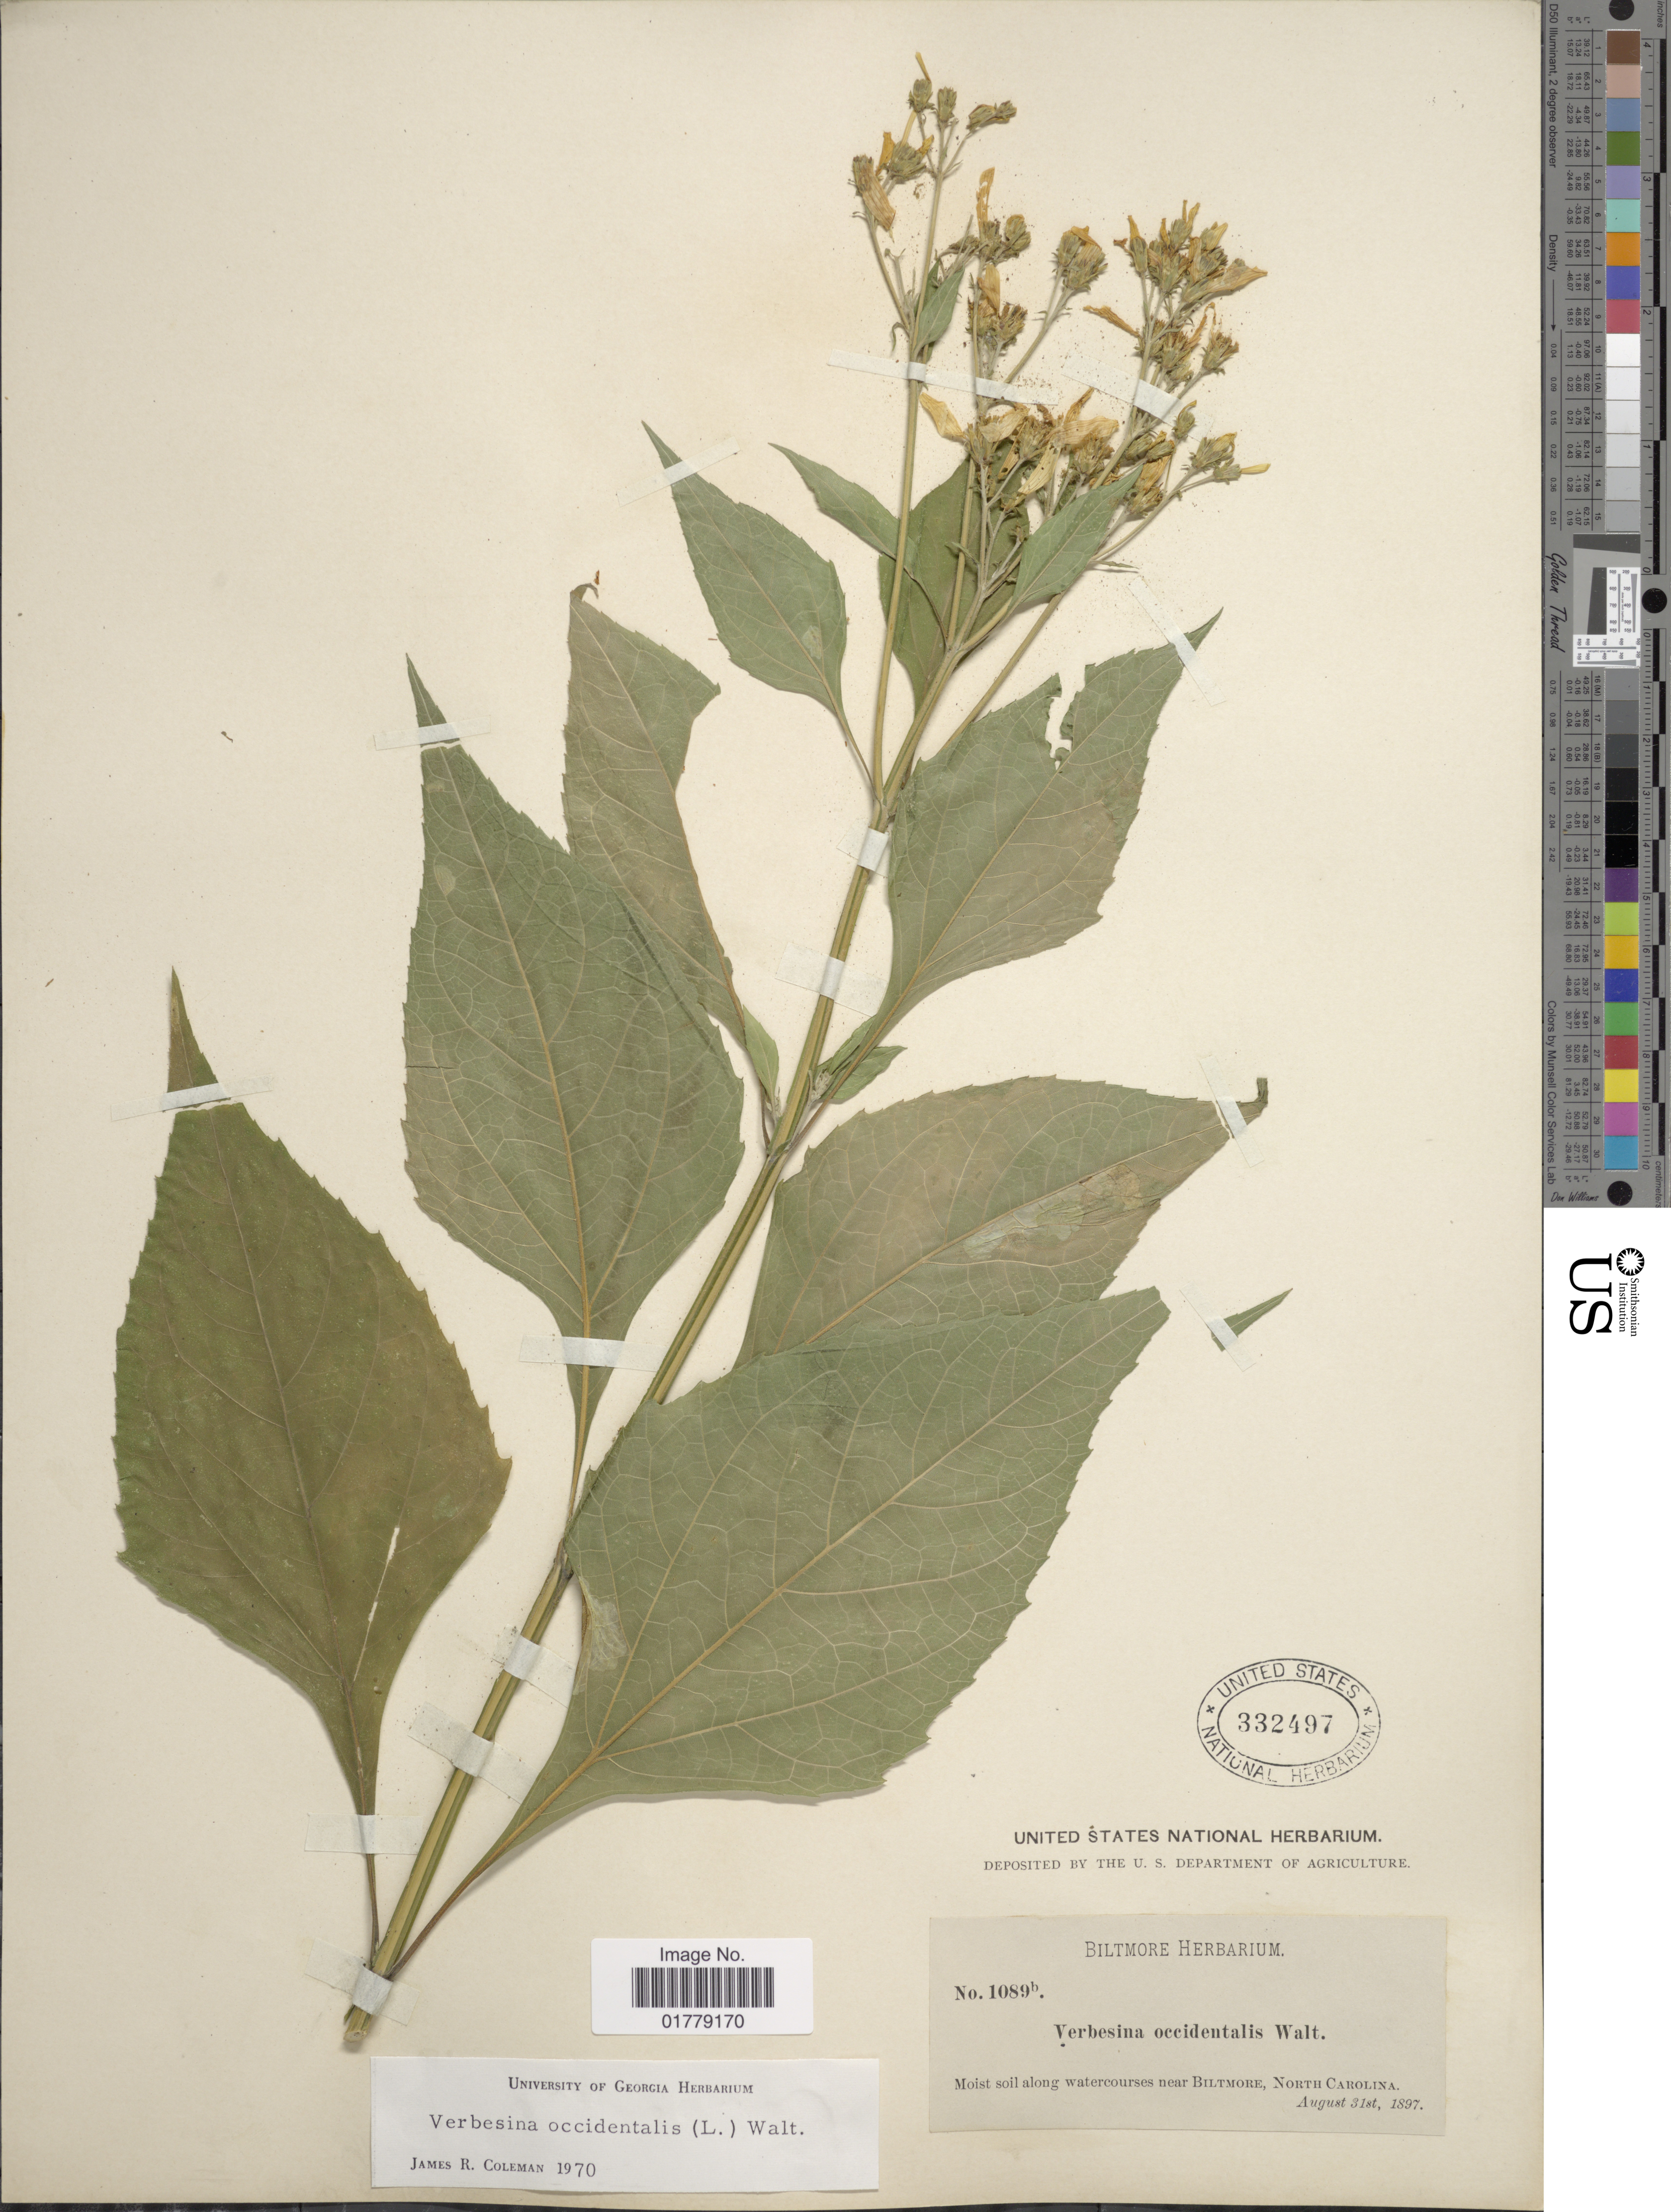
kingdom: Plantae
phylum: Tracheophyta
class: Magnoliopsida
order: Asterales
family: Asteraceae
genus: Verbesina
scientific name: Verbesina occidentalis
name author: (L.) Walter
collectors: ex herb. Biltmore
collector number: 1089b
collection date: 1897-08-31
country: United States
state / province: North Carolina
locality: Moist soil along watercourses near Biltmore, North Carolina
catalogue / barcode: US 332497